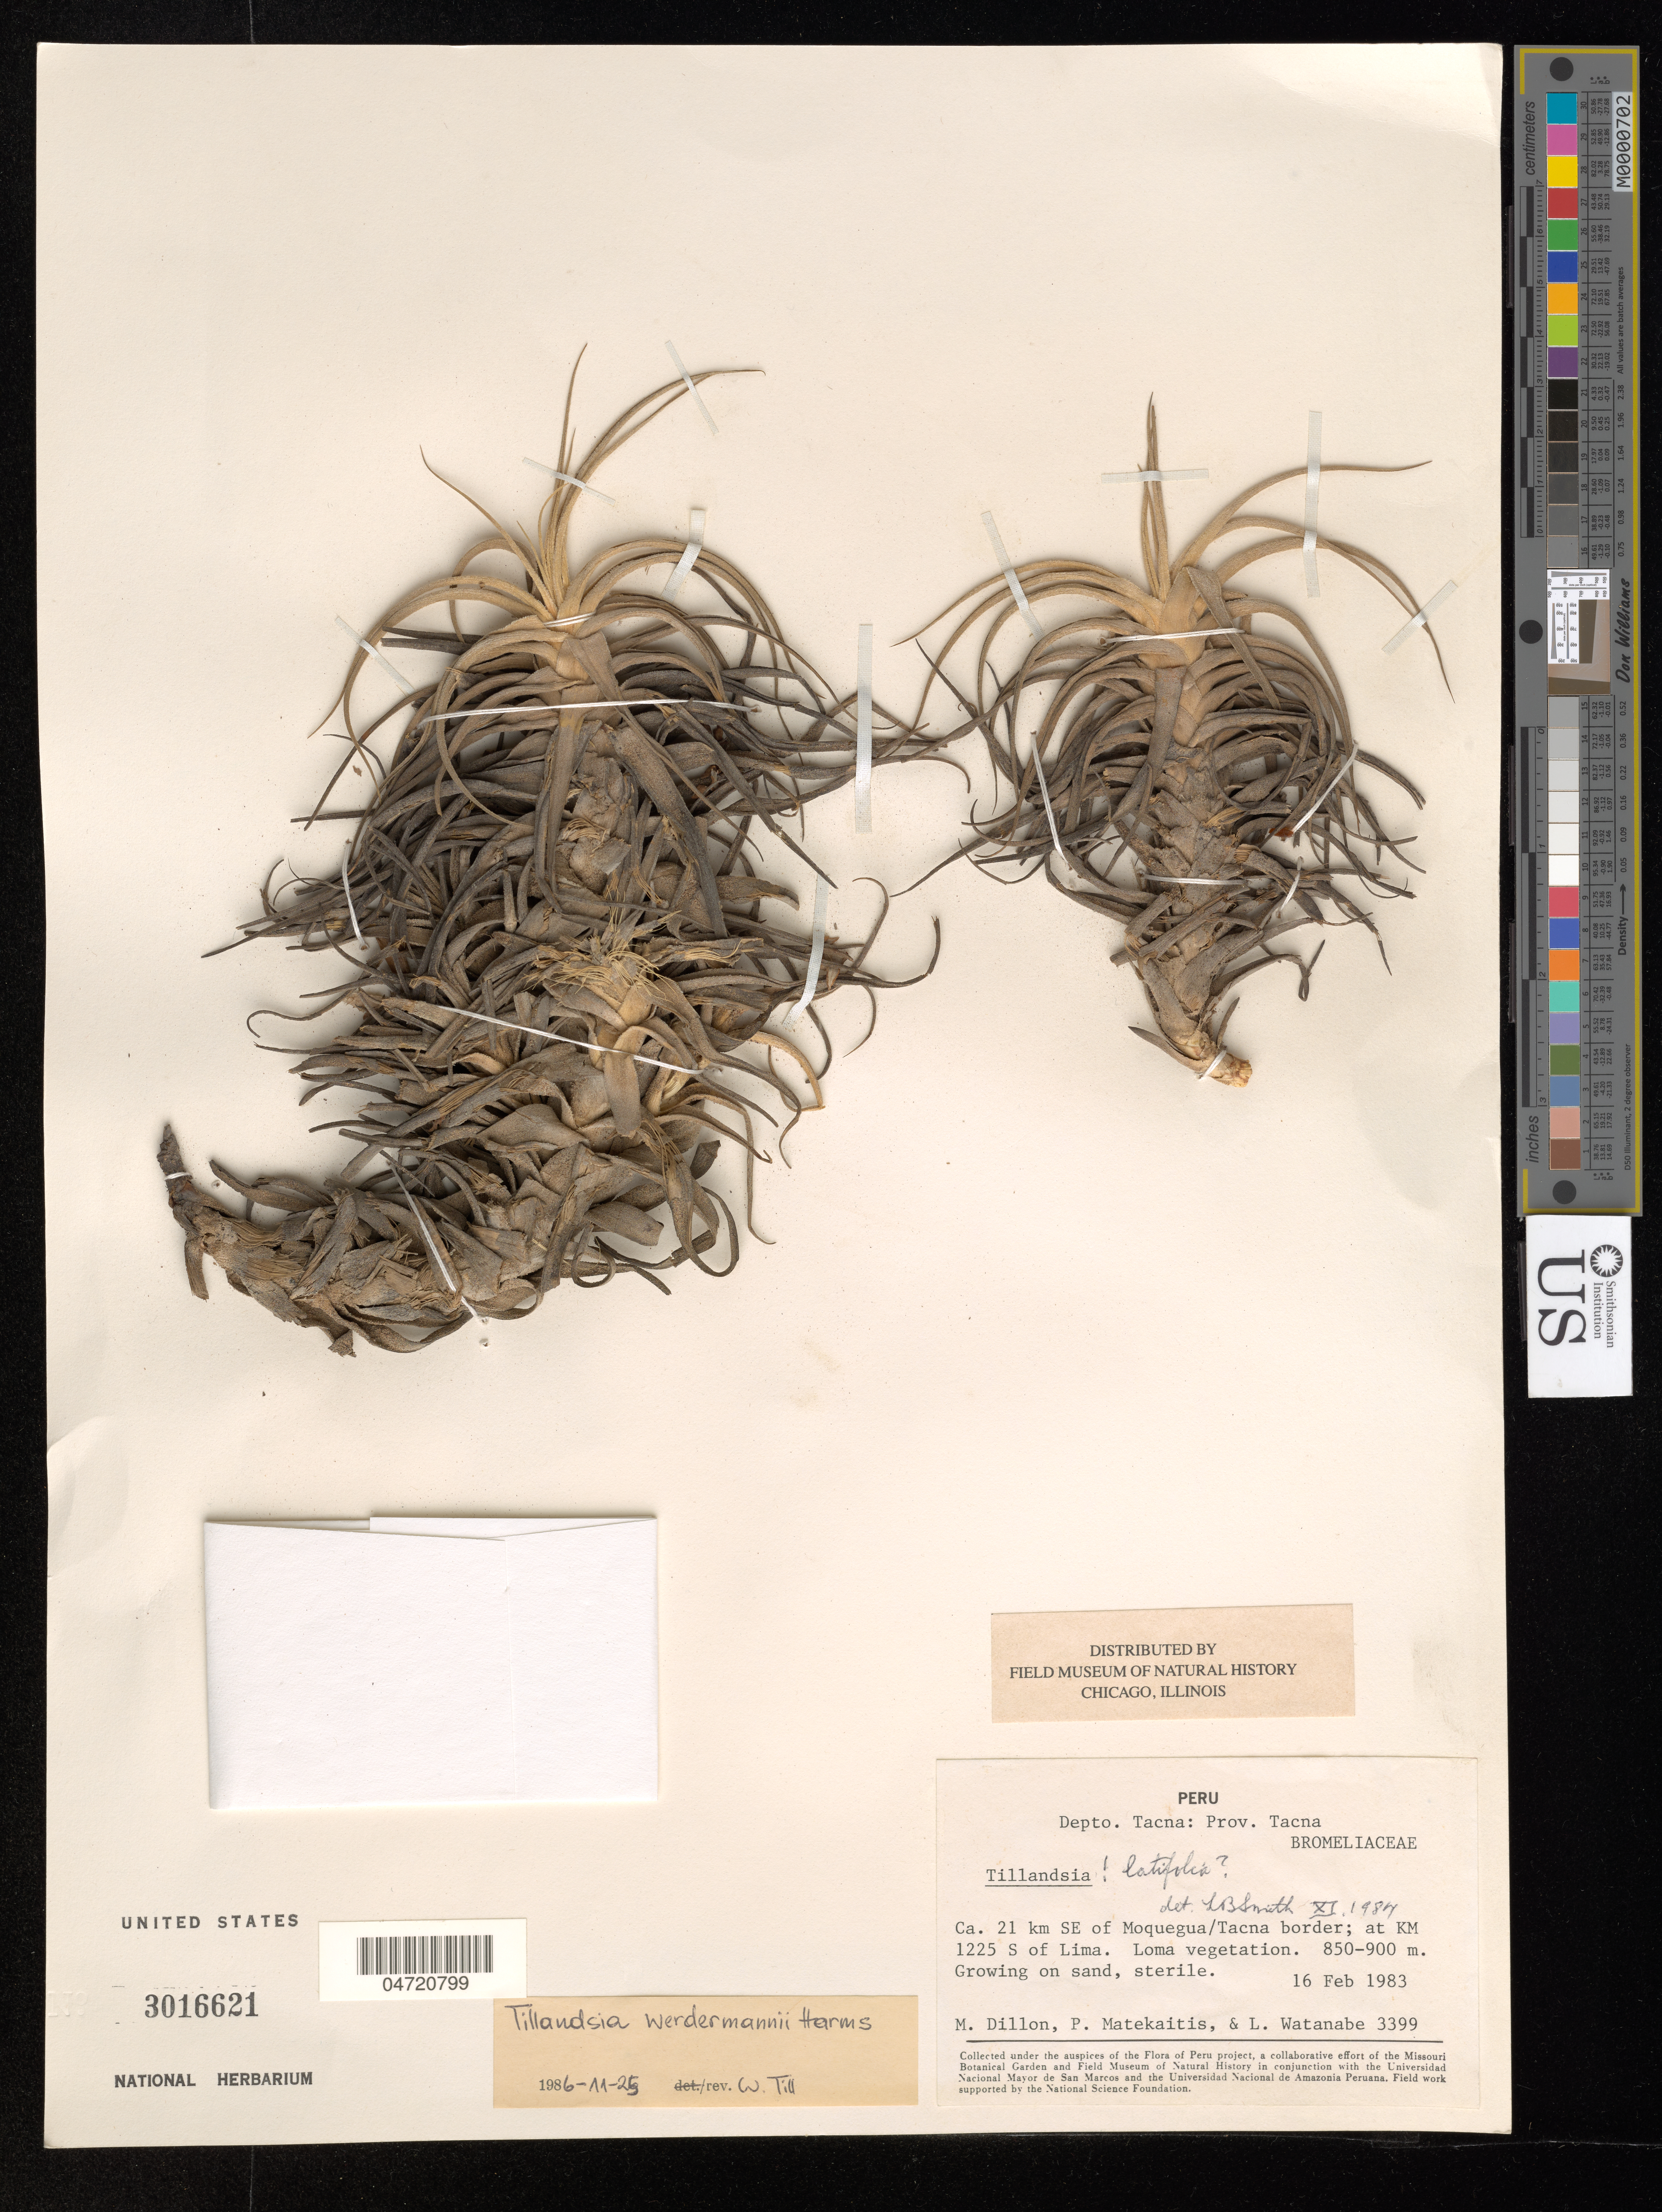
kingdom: Plantae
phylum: Tracheophyta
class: Liliopsida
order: Poales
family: Bromeliaceae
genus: Tillandsia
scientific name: Tillandsia werdermannii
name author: Harms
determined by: Till, W.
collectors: M. O. Dillon, P. Matekaitis & L. Watanabe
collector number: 3399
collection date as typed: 16 Feb 1983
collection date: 1983-02-16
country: Peru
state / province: Tacna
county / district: Tacna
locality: ca. 21 km SE of Moquegua/Tacna border, at km 1225 S of Lima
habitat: Growing on sand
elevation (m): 850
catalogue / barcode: US 3016621